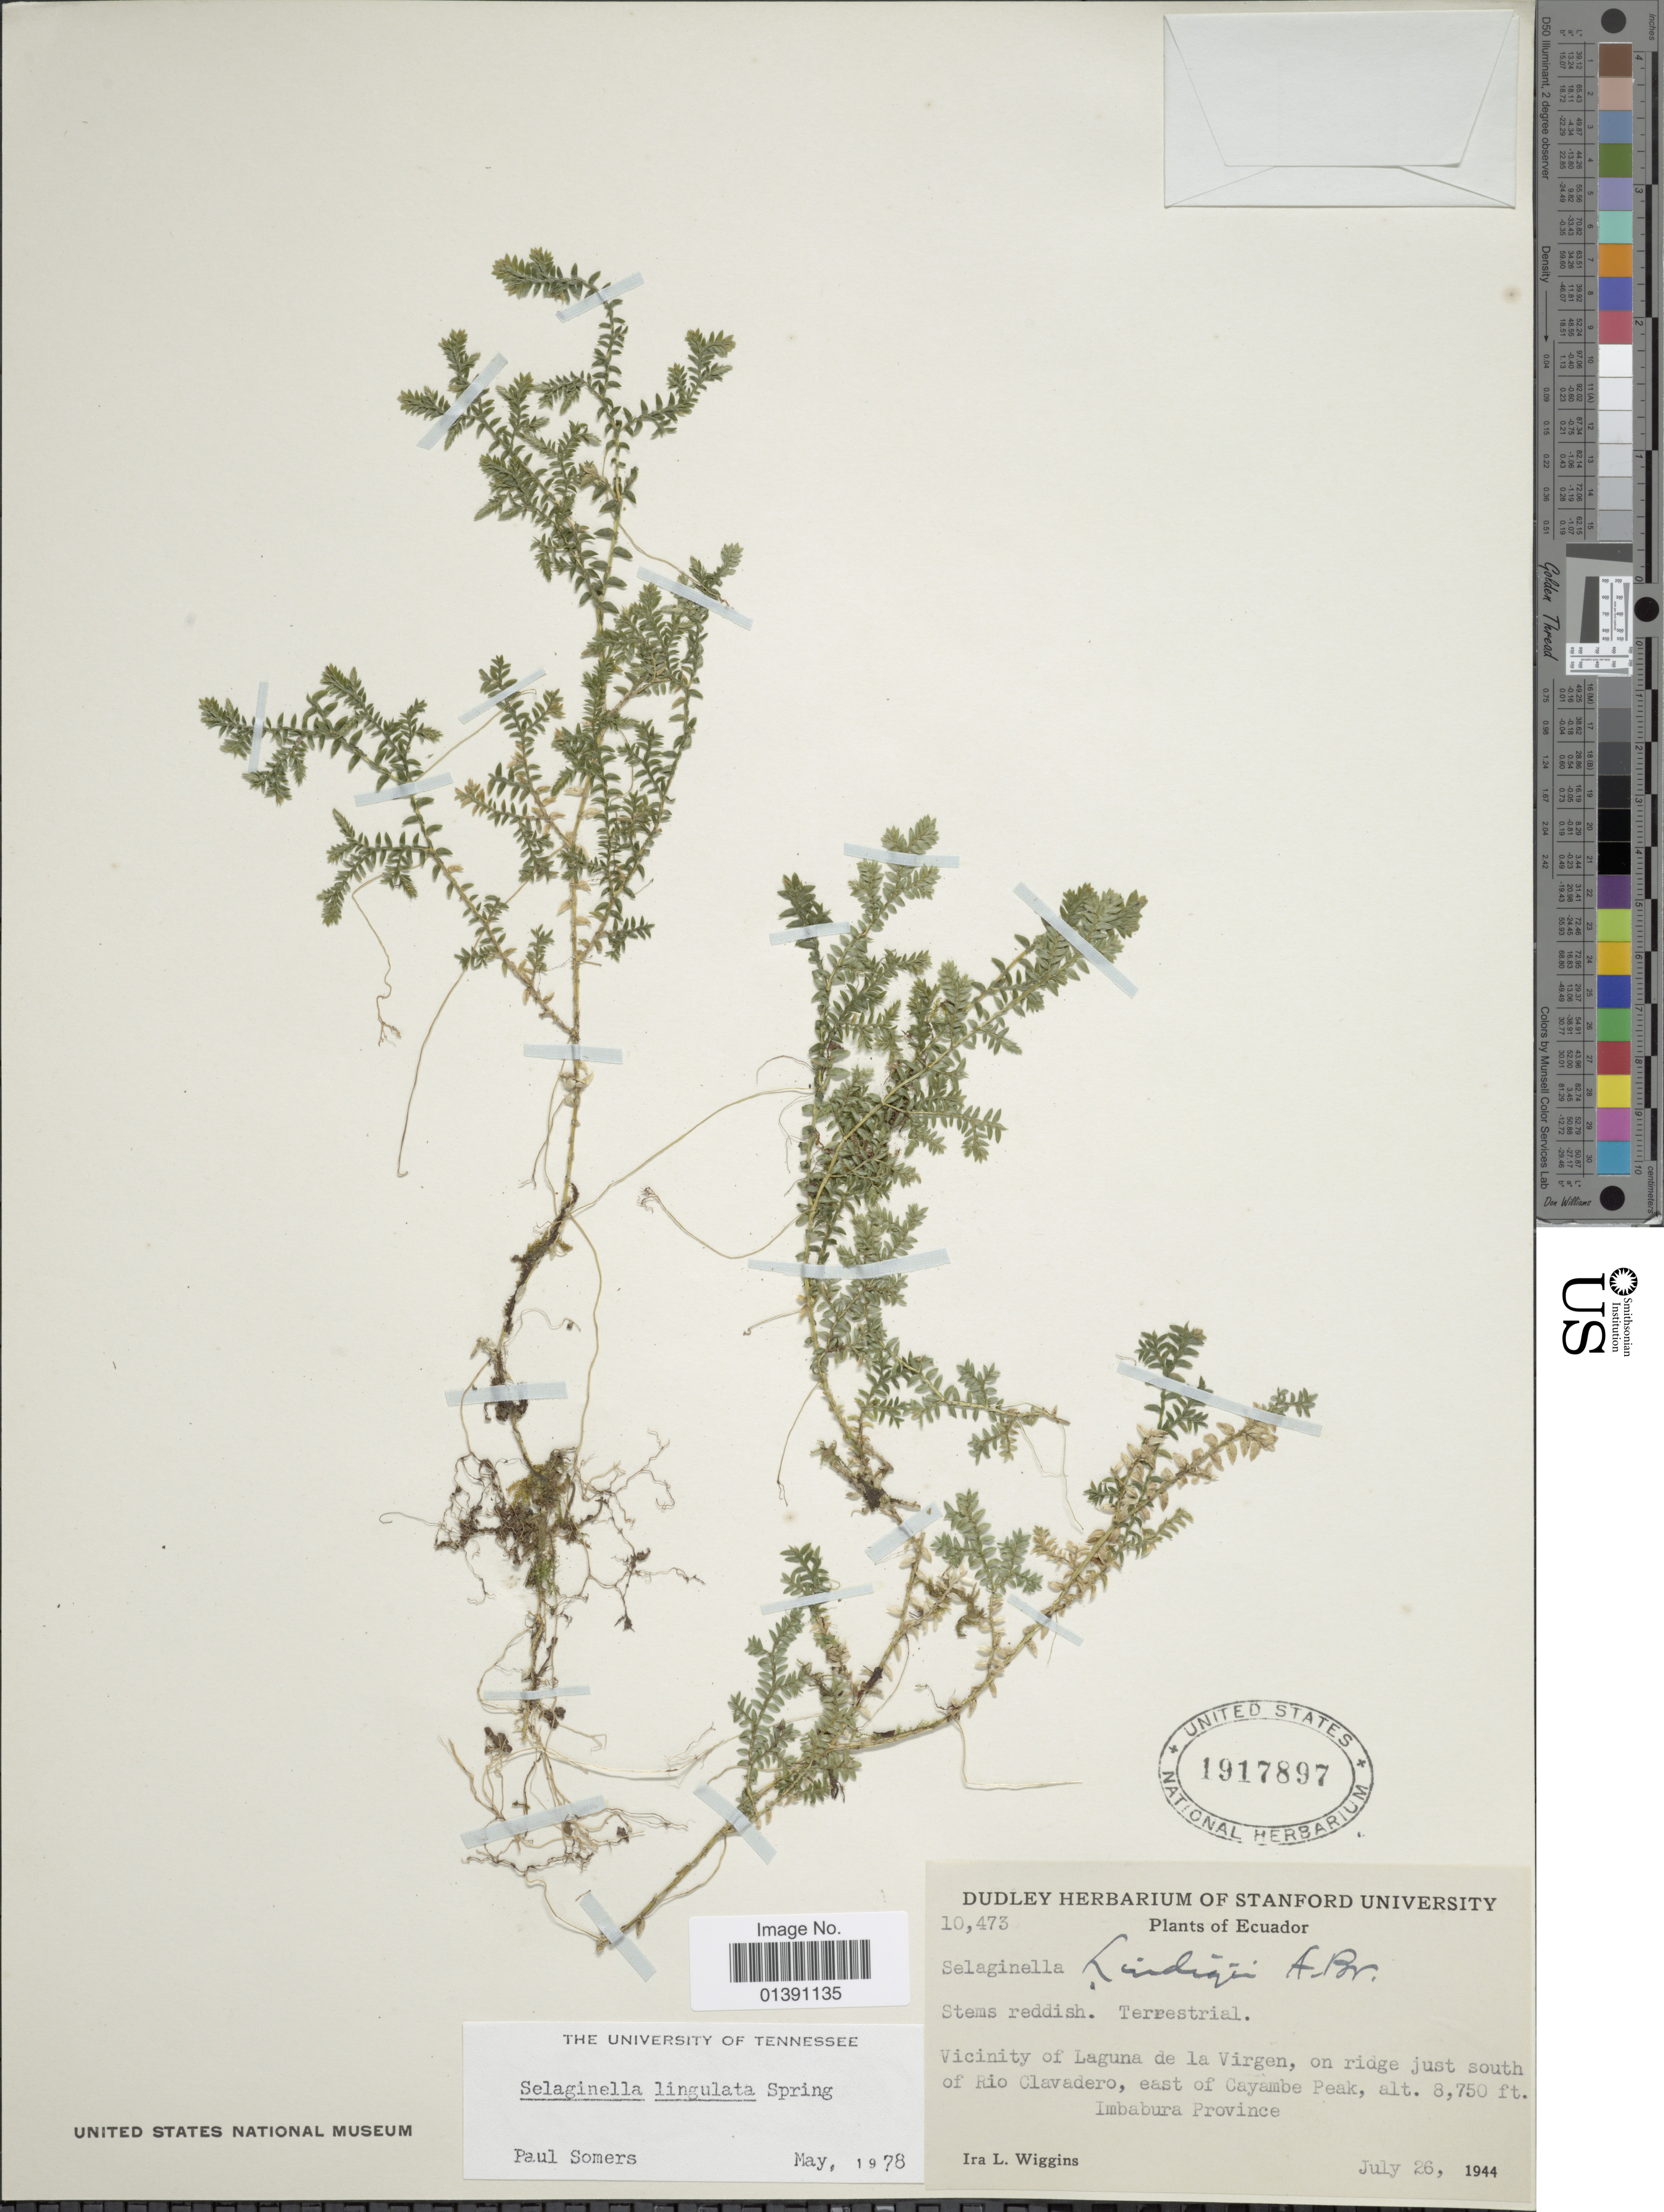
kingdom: Plantae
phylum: Tracheophyta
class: Lycopodiopsida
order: Selaginellales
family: Selaginellaceae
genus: Selaginella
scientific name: Selaginella lingulata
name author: Spring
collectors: I. L. Wiggins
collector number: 10473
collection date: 1944-07-26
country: Ecuador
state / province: Imbabura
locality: Vicinity of laguna de la Virgen, on ridge just south of Rio Clavadero, east of Cayambe Peak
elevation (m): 2667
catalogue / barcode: US 1917897